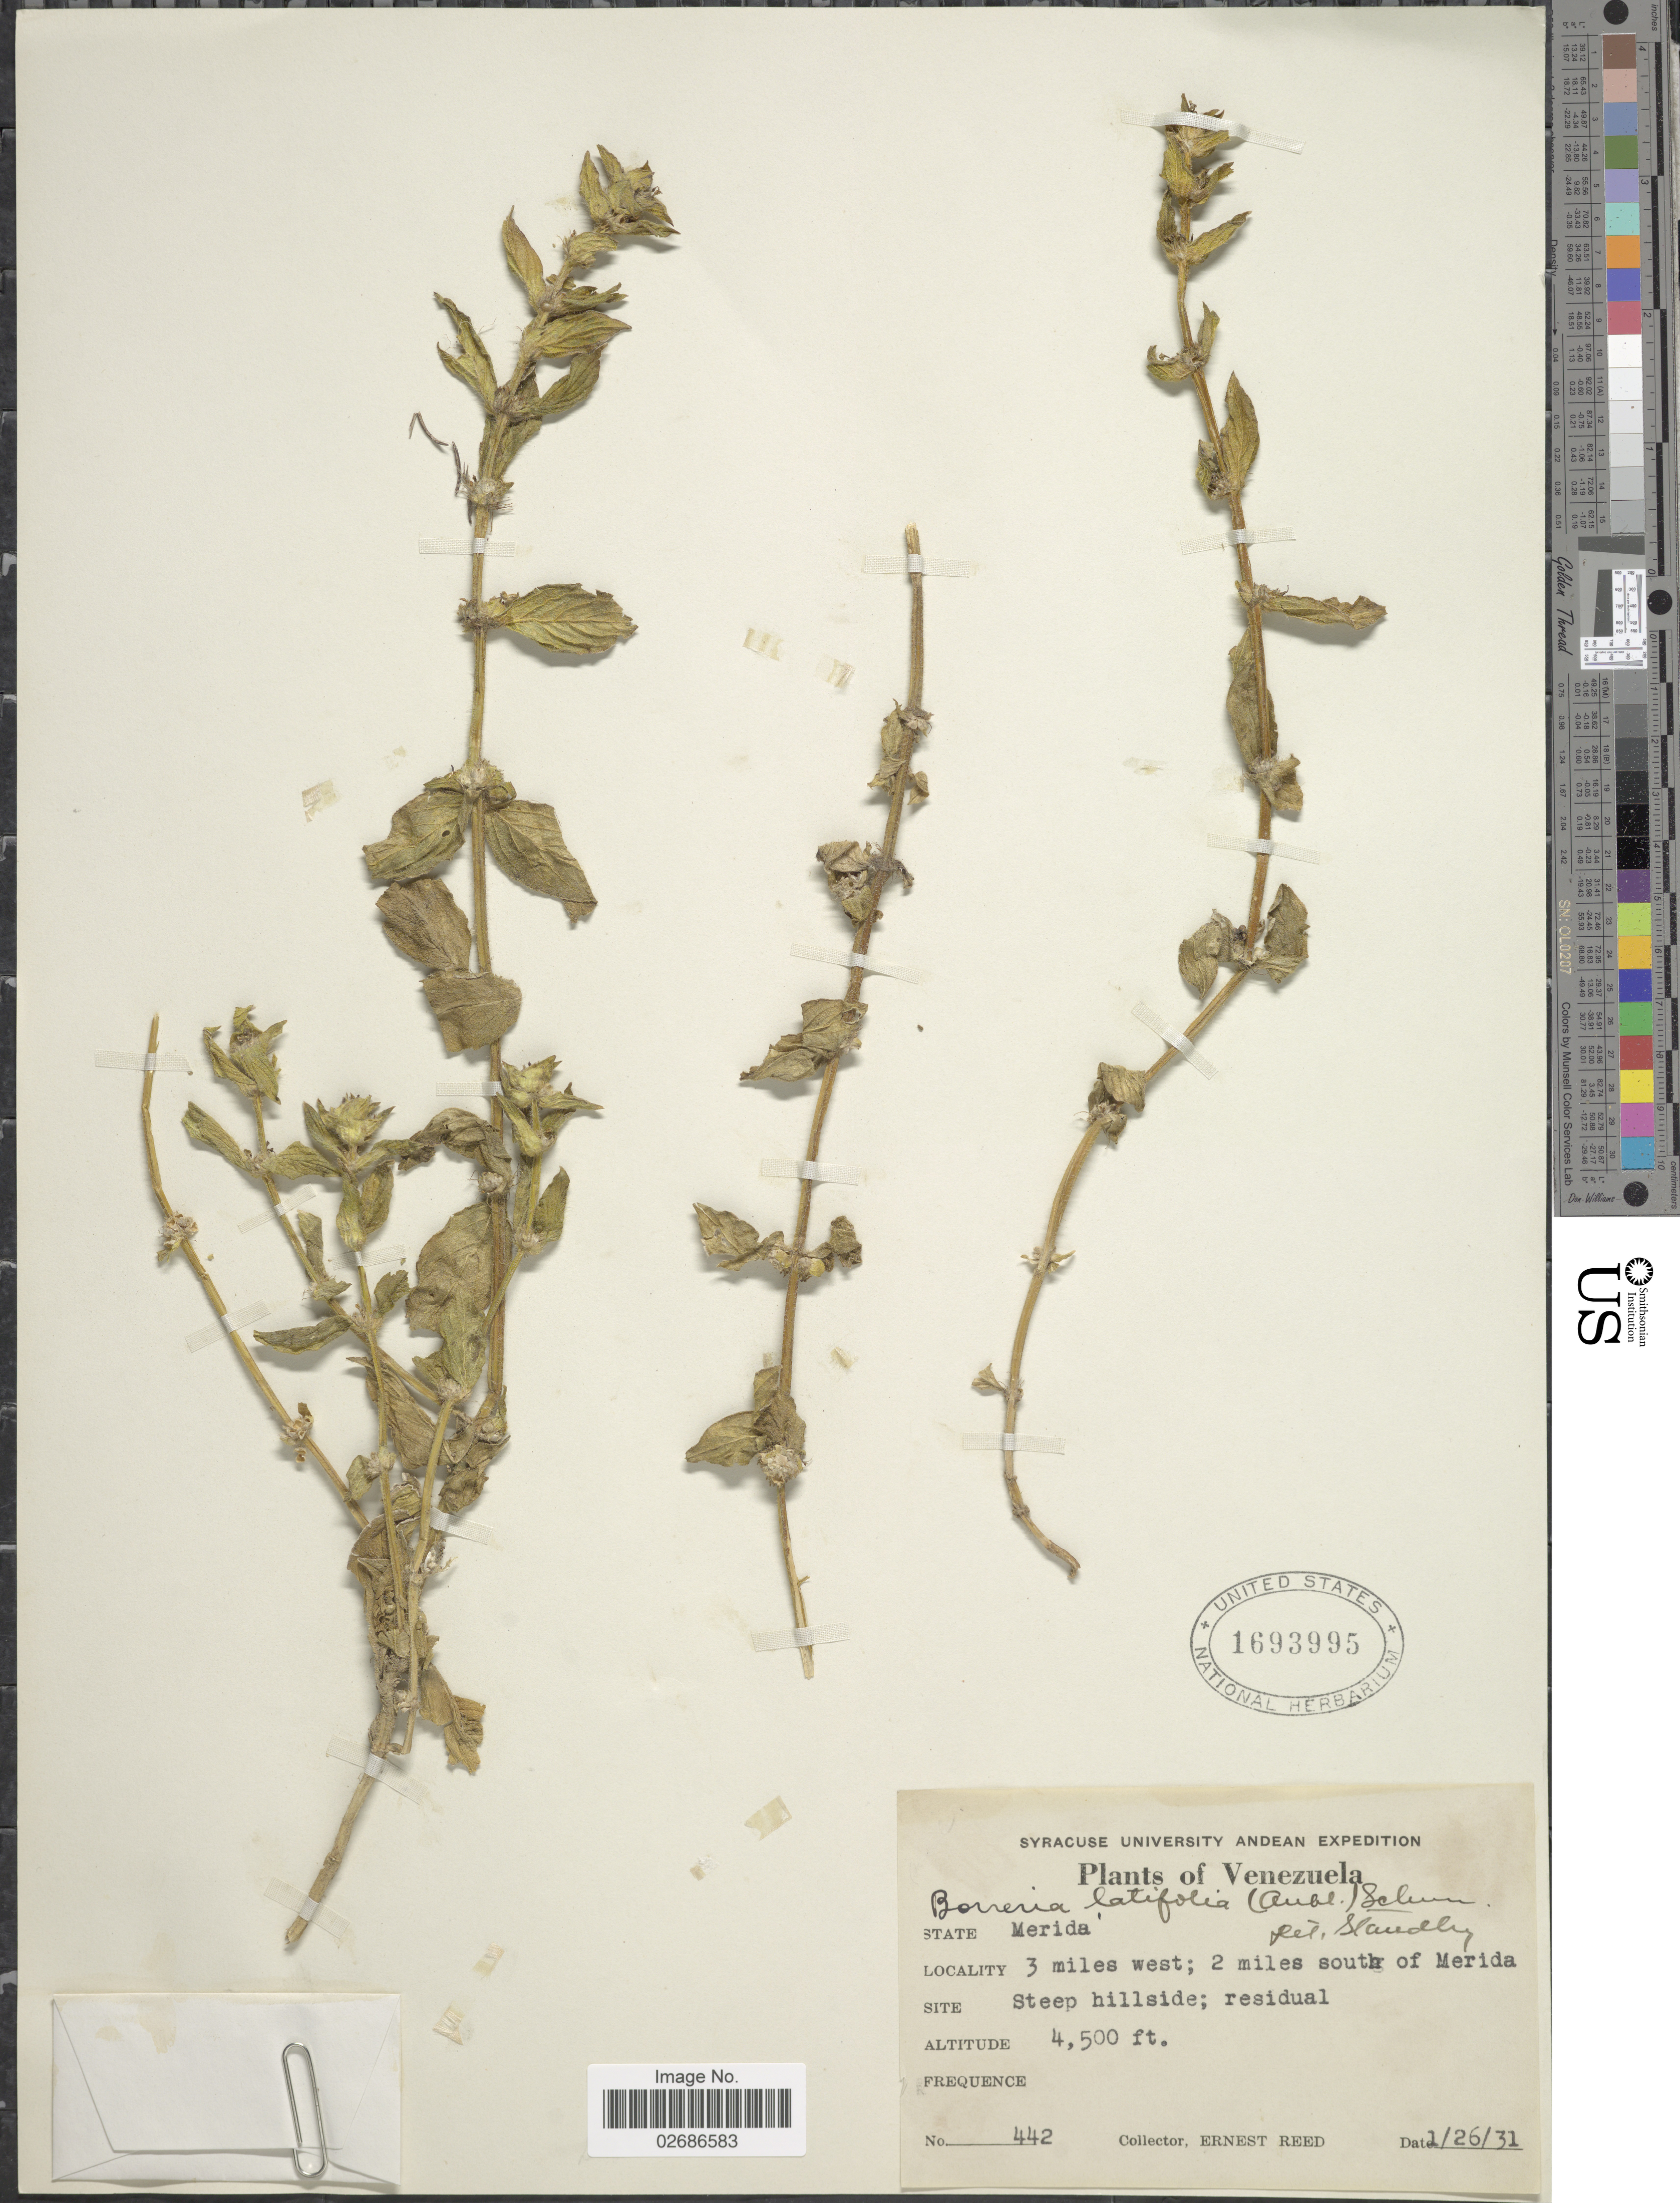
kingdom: Plantae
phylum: Tracheophyta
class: Magnoliopsida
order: Gentianales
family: Rubiaceae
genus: Borreria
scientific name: Borreria latifolia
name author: (Aubl.) K. Schum.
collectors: E. Reed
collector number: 442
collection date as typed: Transcribed d/m/y: 26/1/31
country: Venezuela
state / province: Mérida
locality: State Merida, 3 miles west; 2 miles south of Merida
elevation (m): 1372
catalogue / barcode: US 1693995